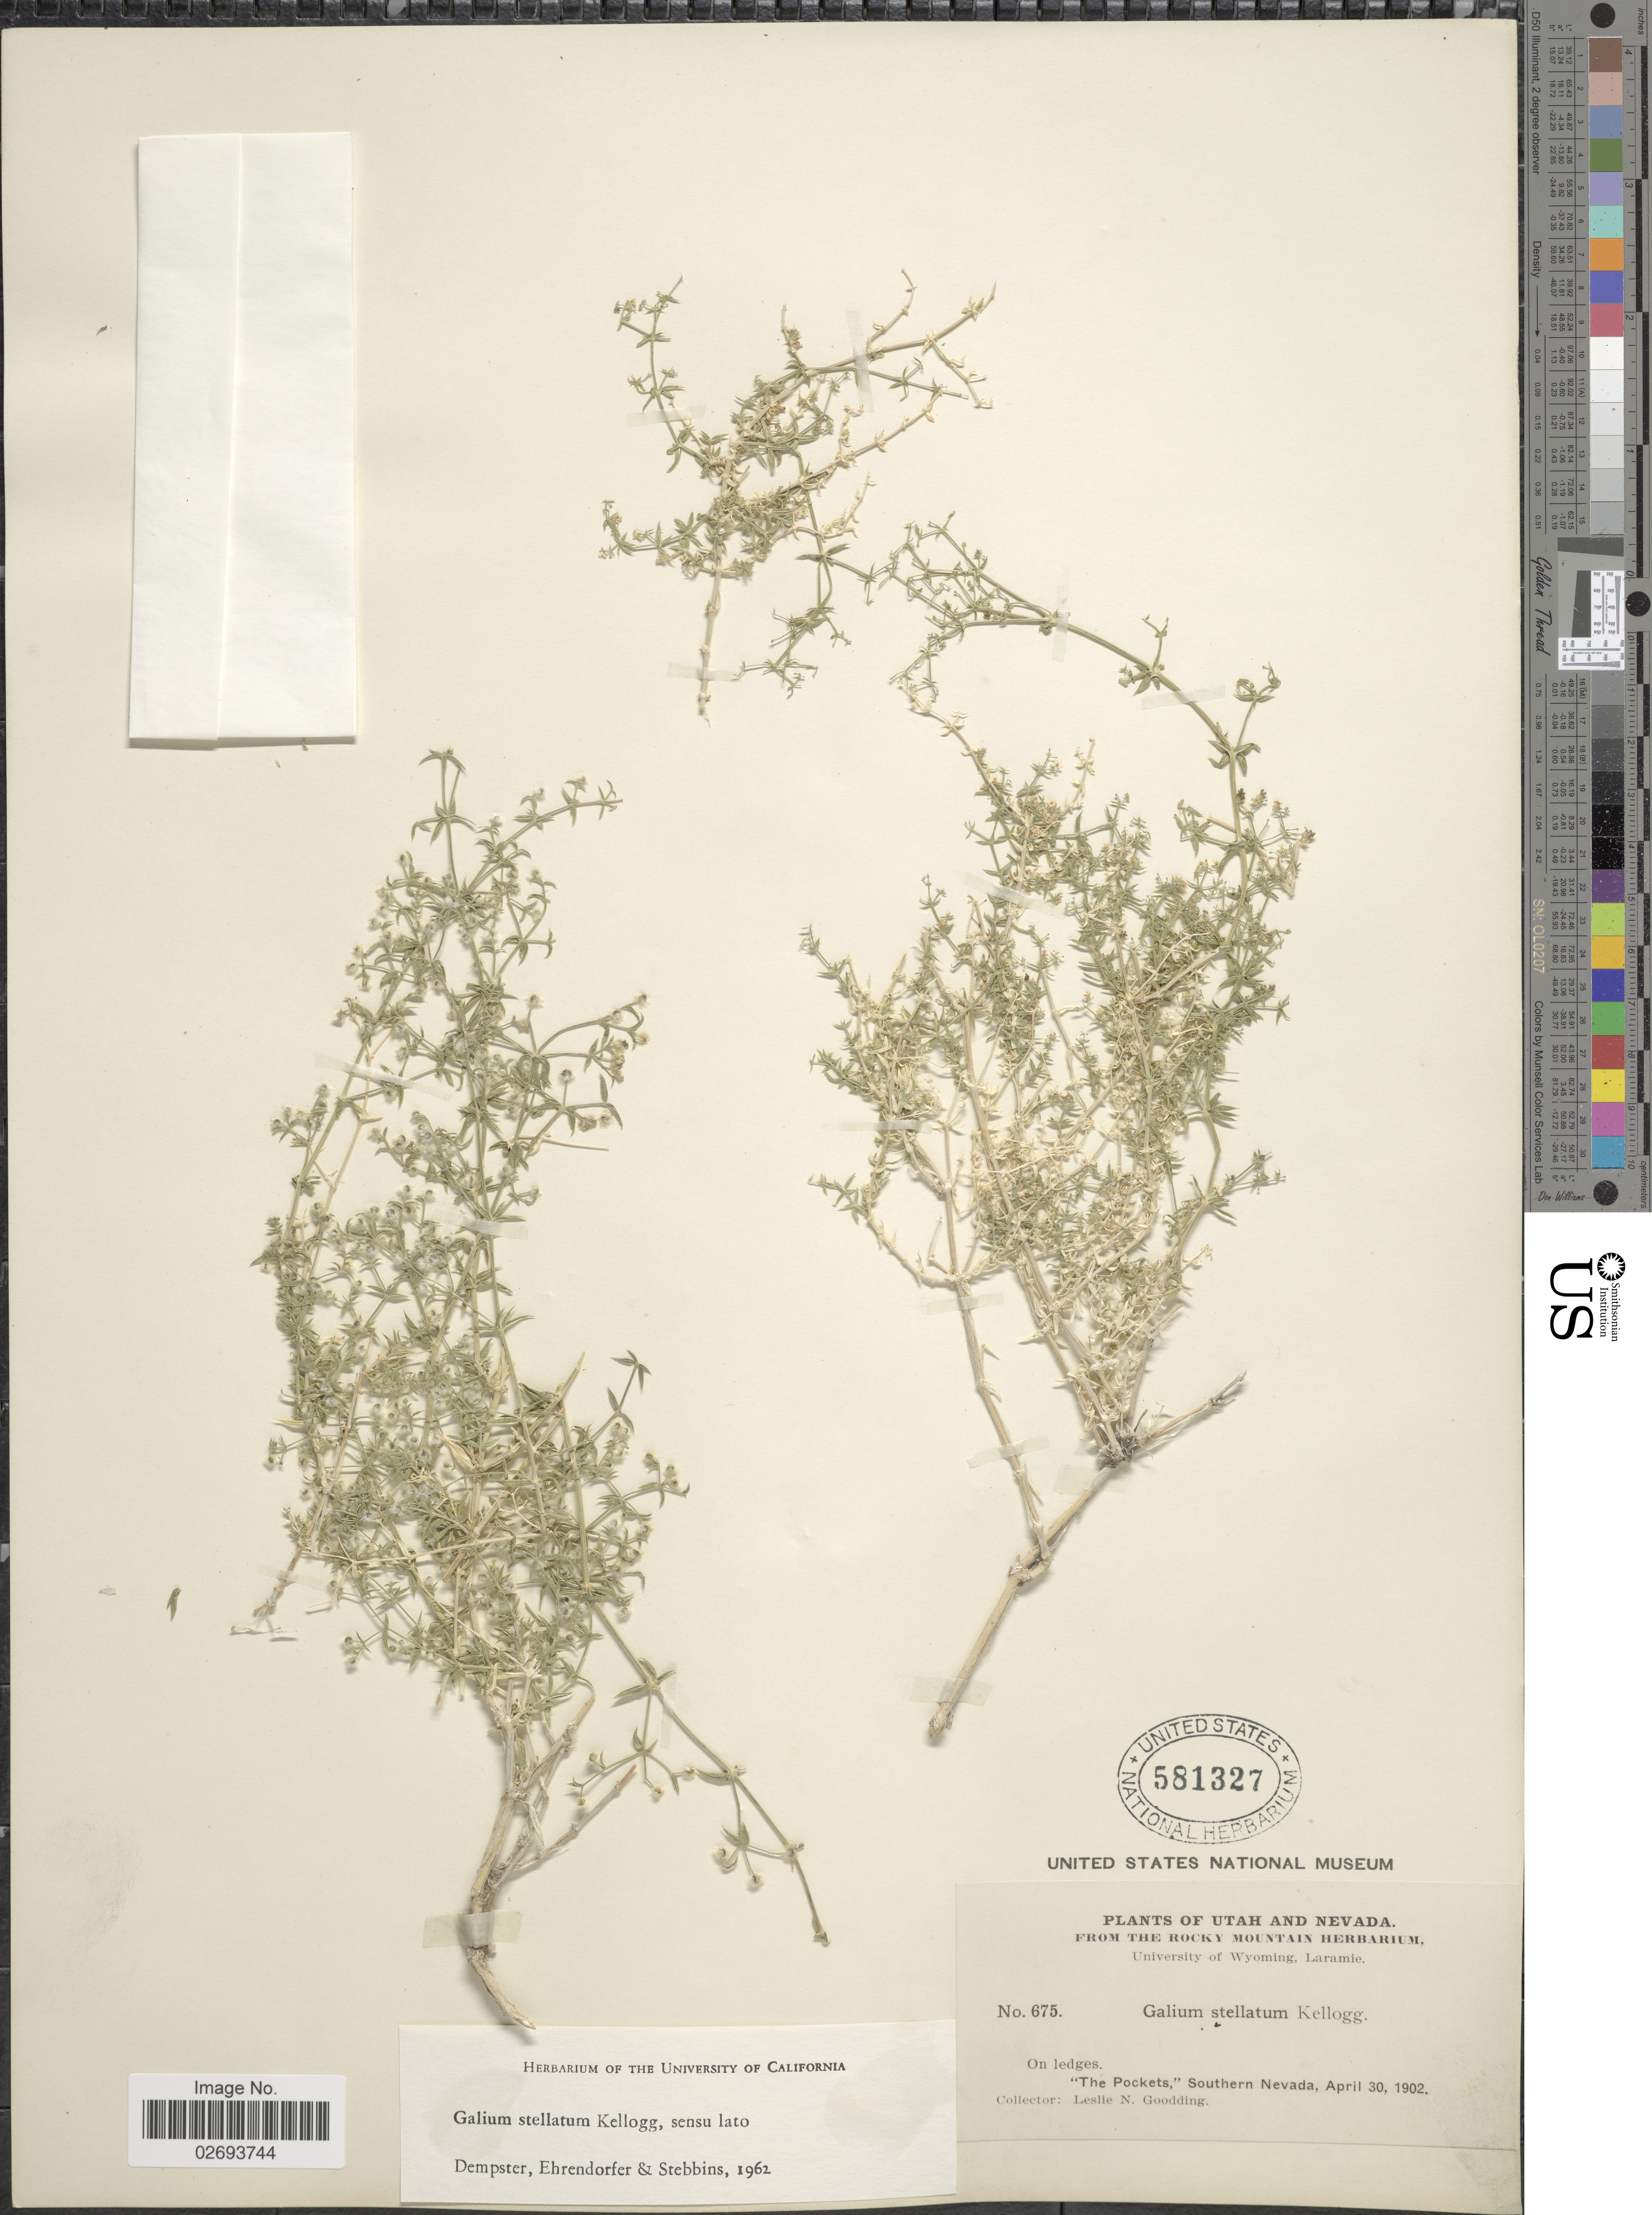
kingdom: Plantae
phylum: Tracheophyta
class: Magnoliopsida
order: Gentianales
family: Rubiaceae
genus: Galium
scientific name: Galium stellatum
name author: Kellogg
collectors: L. N. Goodding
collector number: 675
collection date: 1902-04-30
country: United States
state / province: Nevada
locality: Utah and Nevada, "The Pockets", Southern Nevada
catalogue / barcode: US 581327